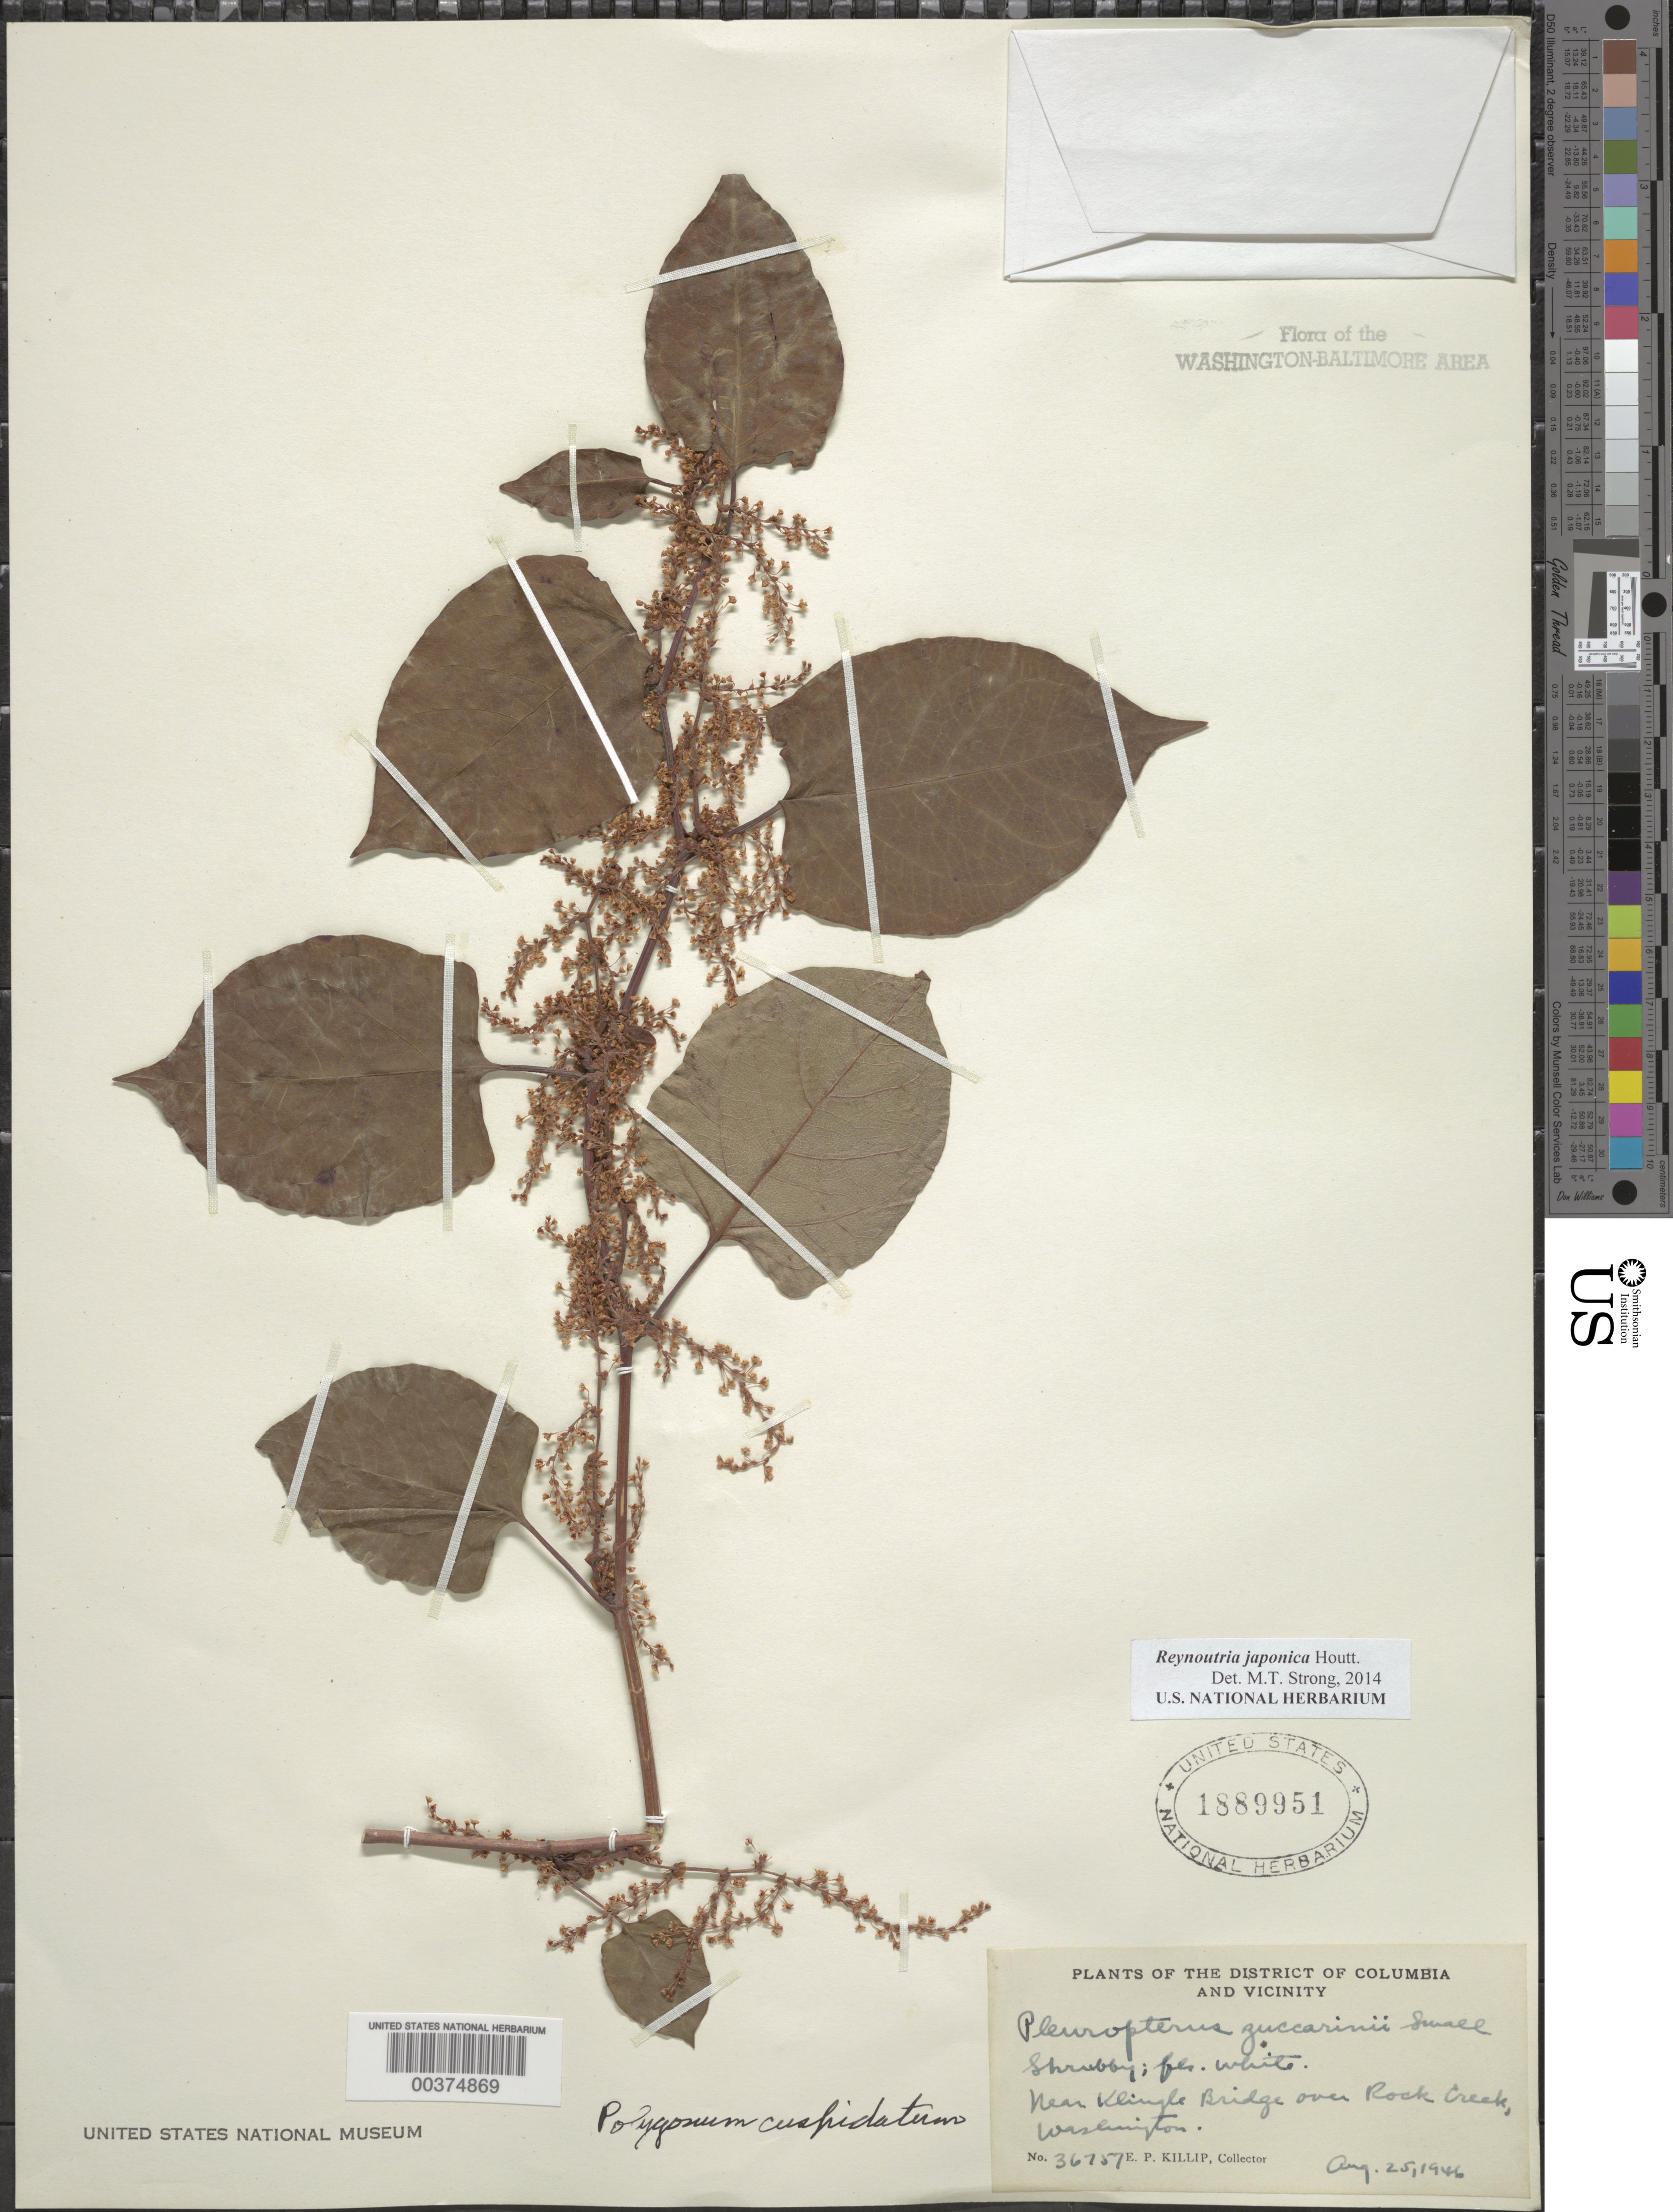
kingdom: Plantae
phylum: Tracheophyta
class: Magnoliopsida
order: Caryophyllales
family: Polygonaceae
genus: Reynoutria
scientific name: Reynoutria japonica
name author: Houtt.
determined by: Strong, M. T., (US), Smithsonian Institution - National Museum of Natural History (UNITED STATES)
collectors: E. P. Killip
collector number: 36757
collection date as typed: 25 Aug 1946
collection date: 1946-08-25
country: United States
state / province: District of Columbia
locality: Klingle Bridge vicinity (over Rock Creek) Rock Creek Park and Vicinity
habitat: Shrubby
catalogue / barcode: US 1889951